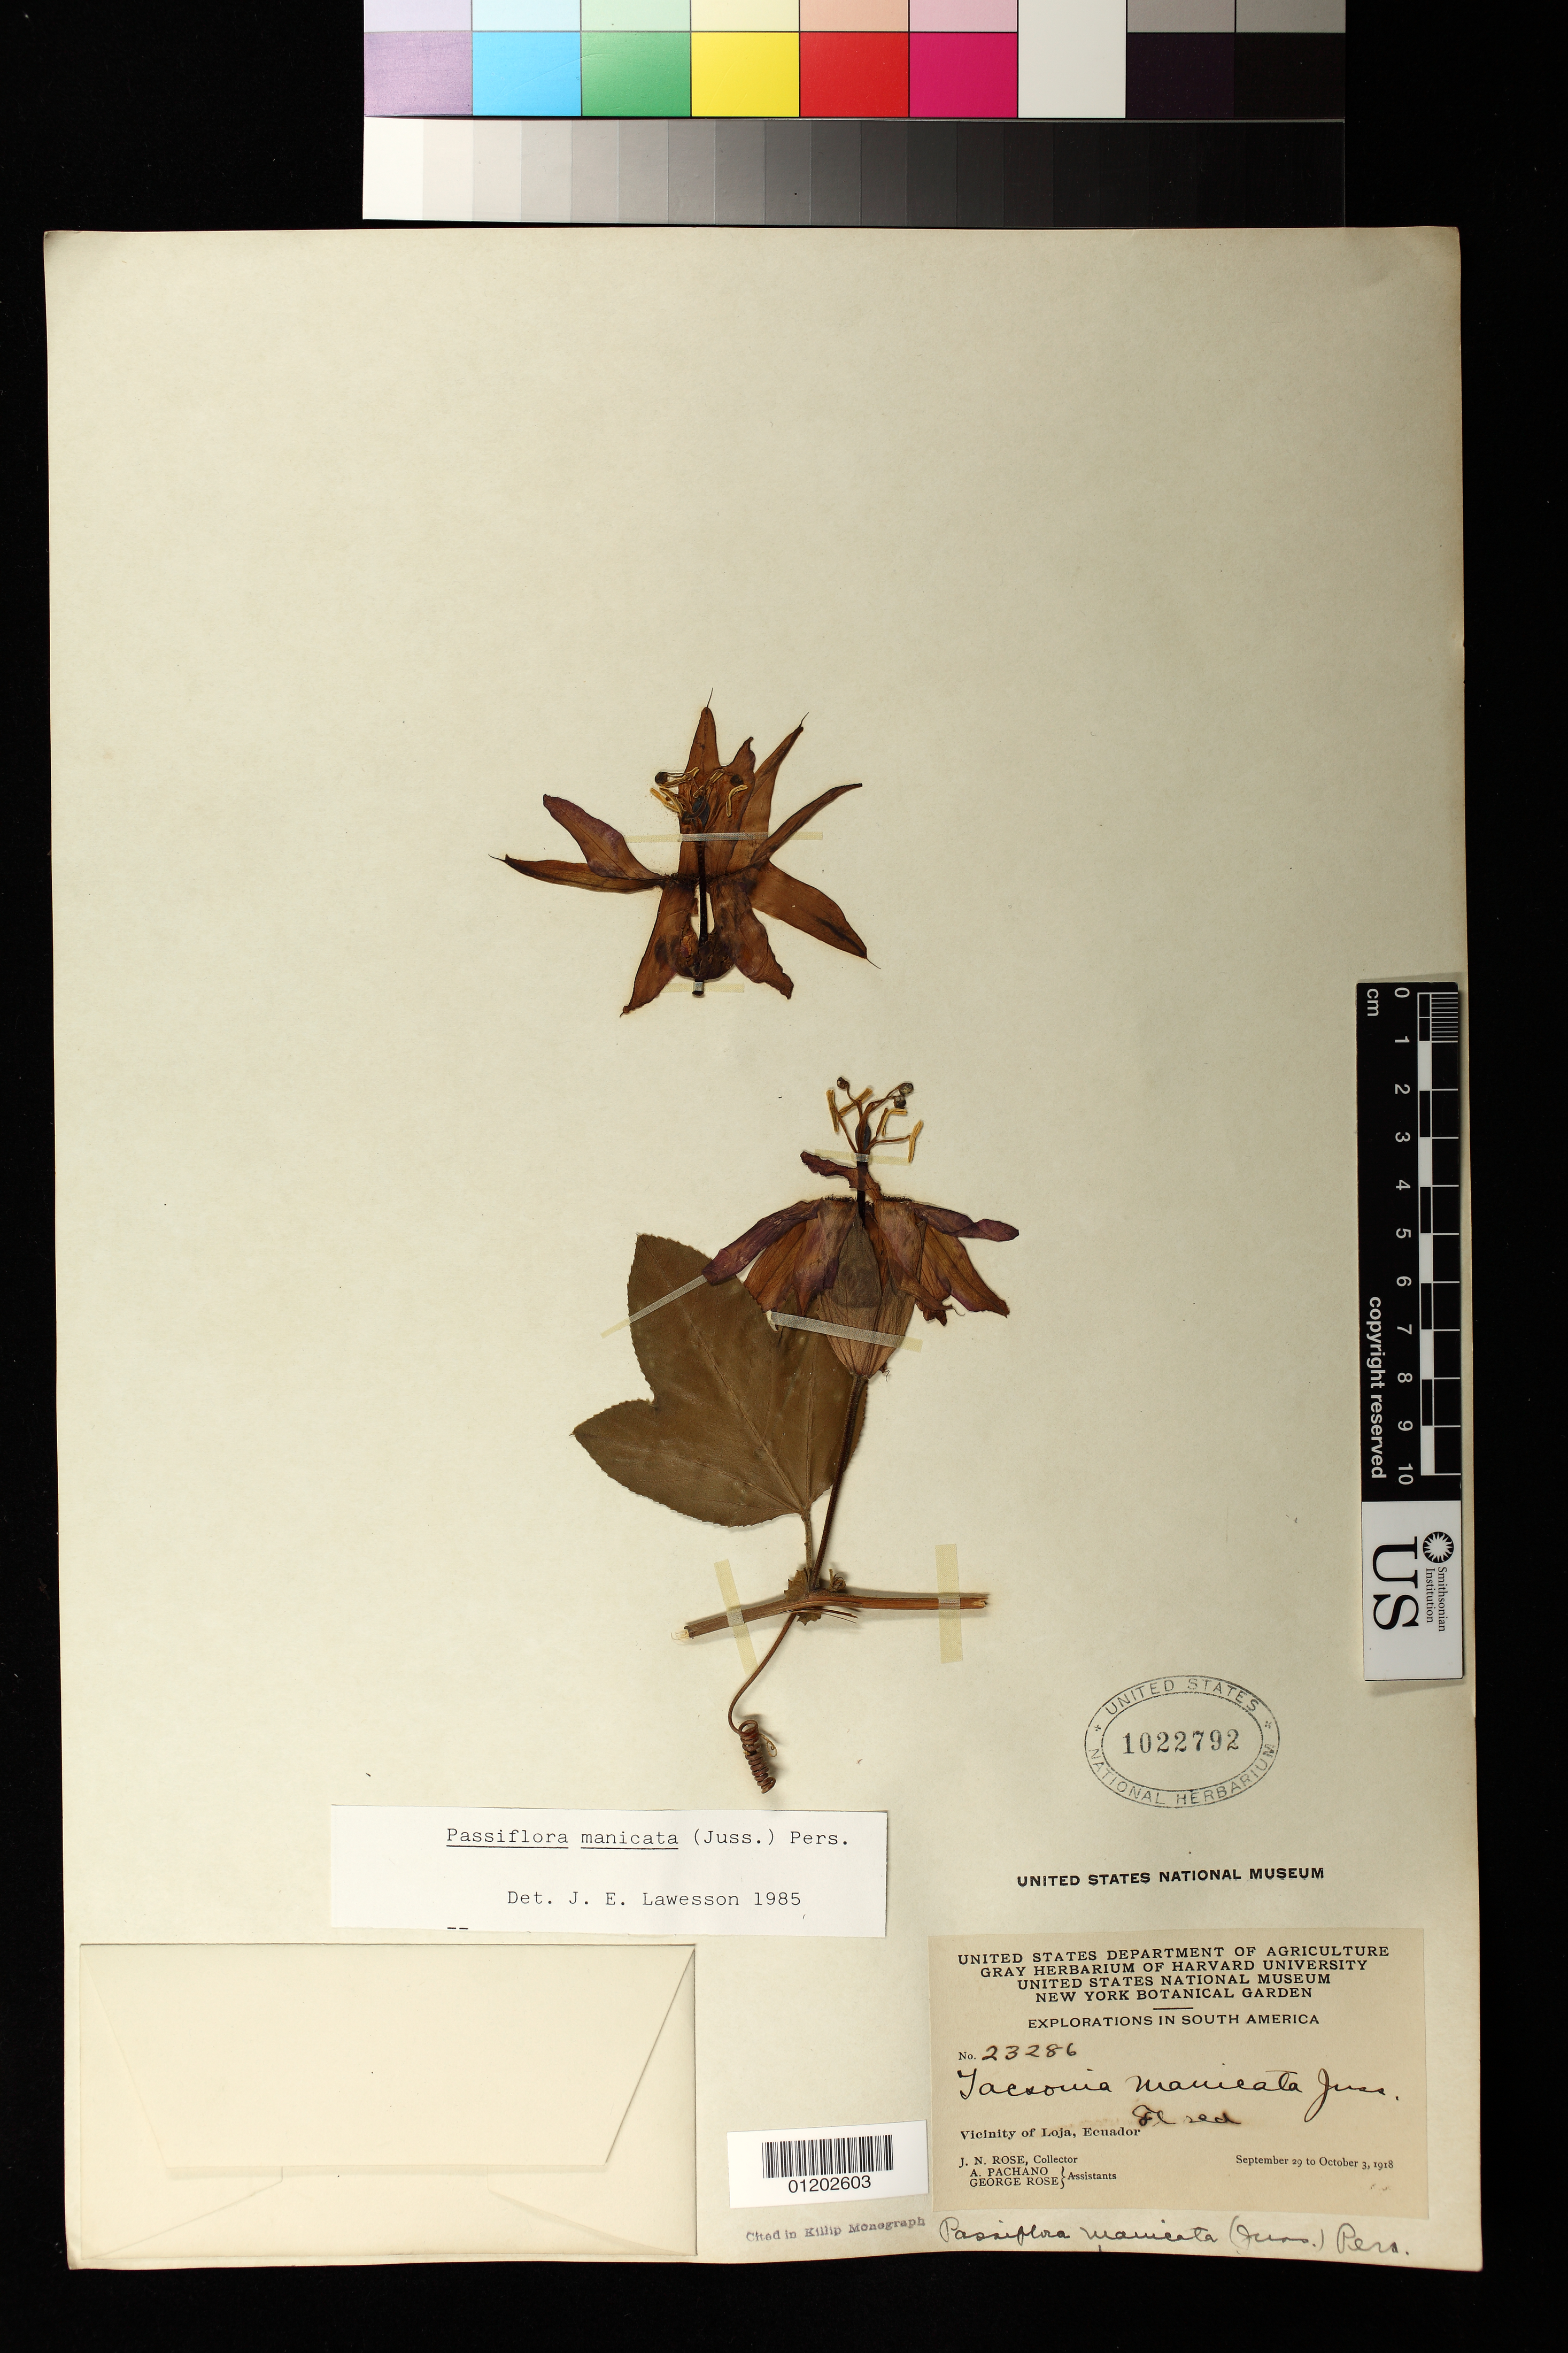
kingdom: Plantae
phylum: Tracheophyta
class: Magnoliopsida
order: Malpighiales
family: Passifloraceae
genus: Passiflora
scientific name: Passiflora manicata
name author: (Juss.) Pers.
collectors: J. N. Rose, A. Pachano & G. Rose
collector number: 23286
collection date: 1918-09-29/1918-10-03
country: Ecuador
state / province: Loja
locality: Vicinity of Loja, Ecuador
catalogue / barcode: US 1022792